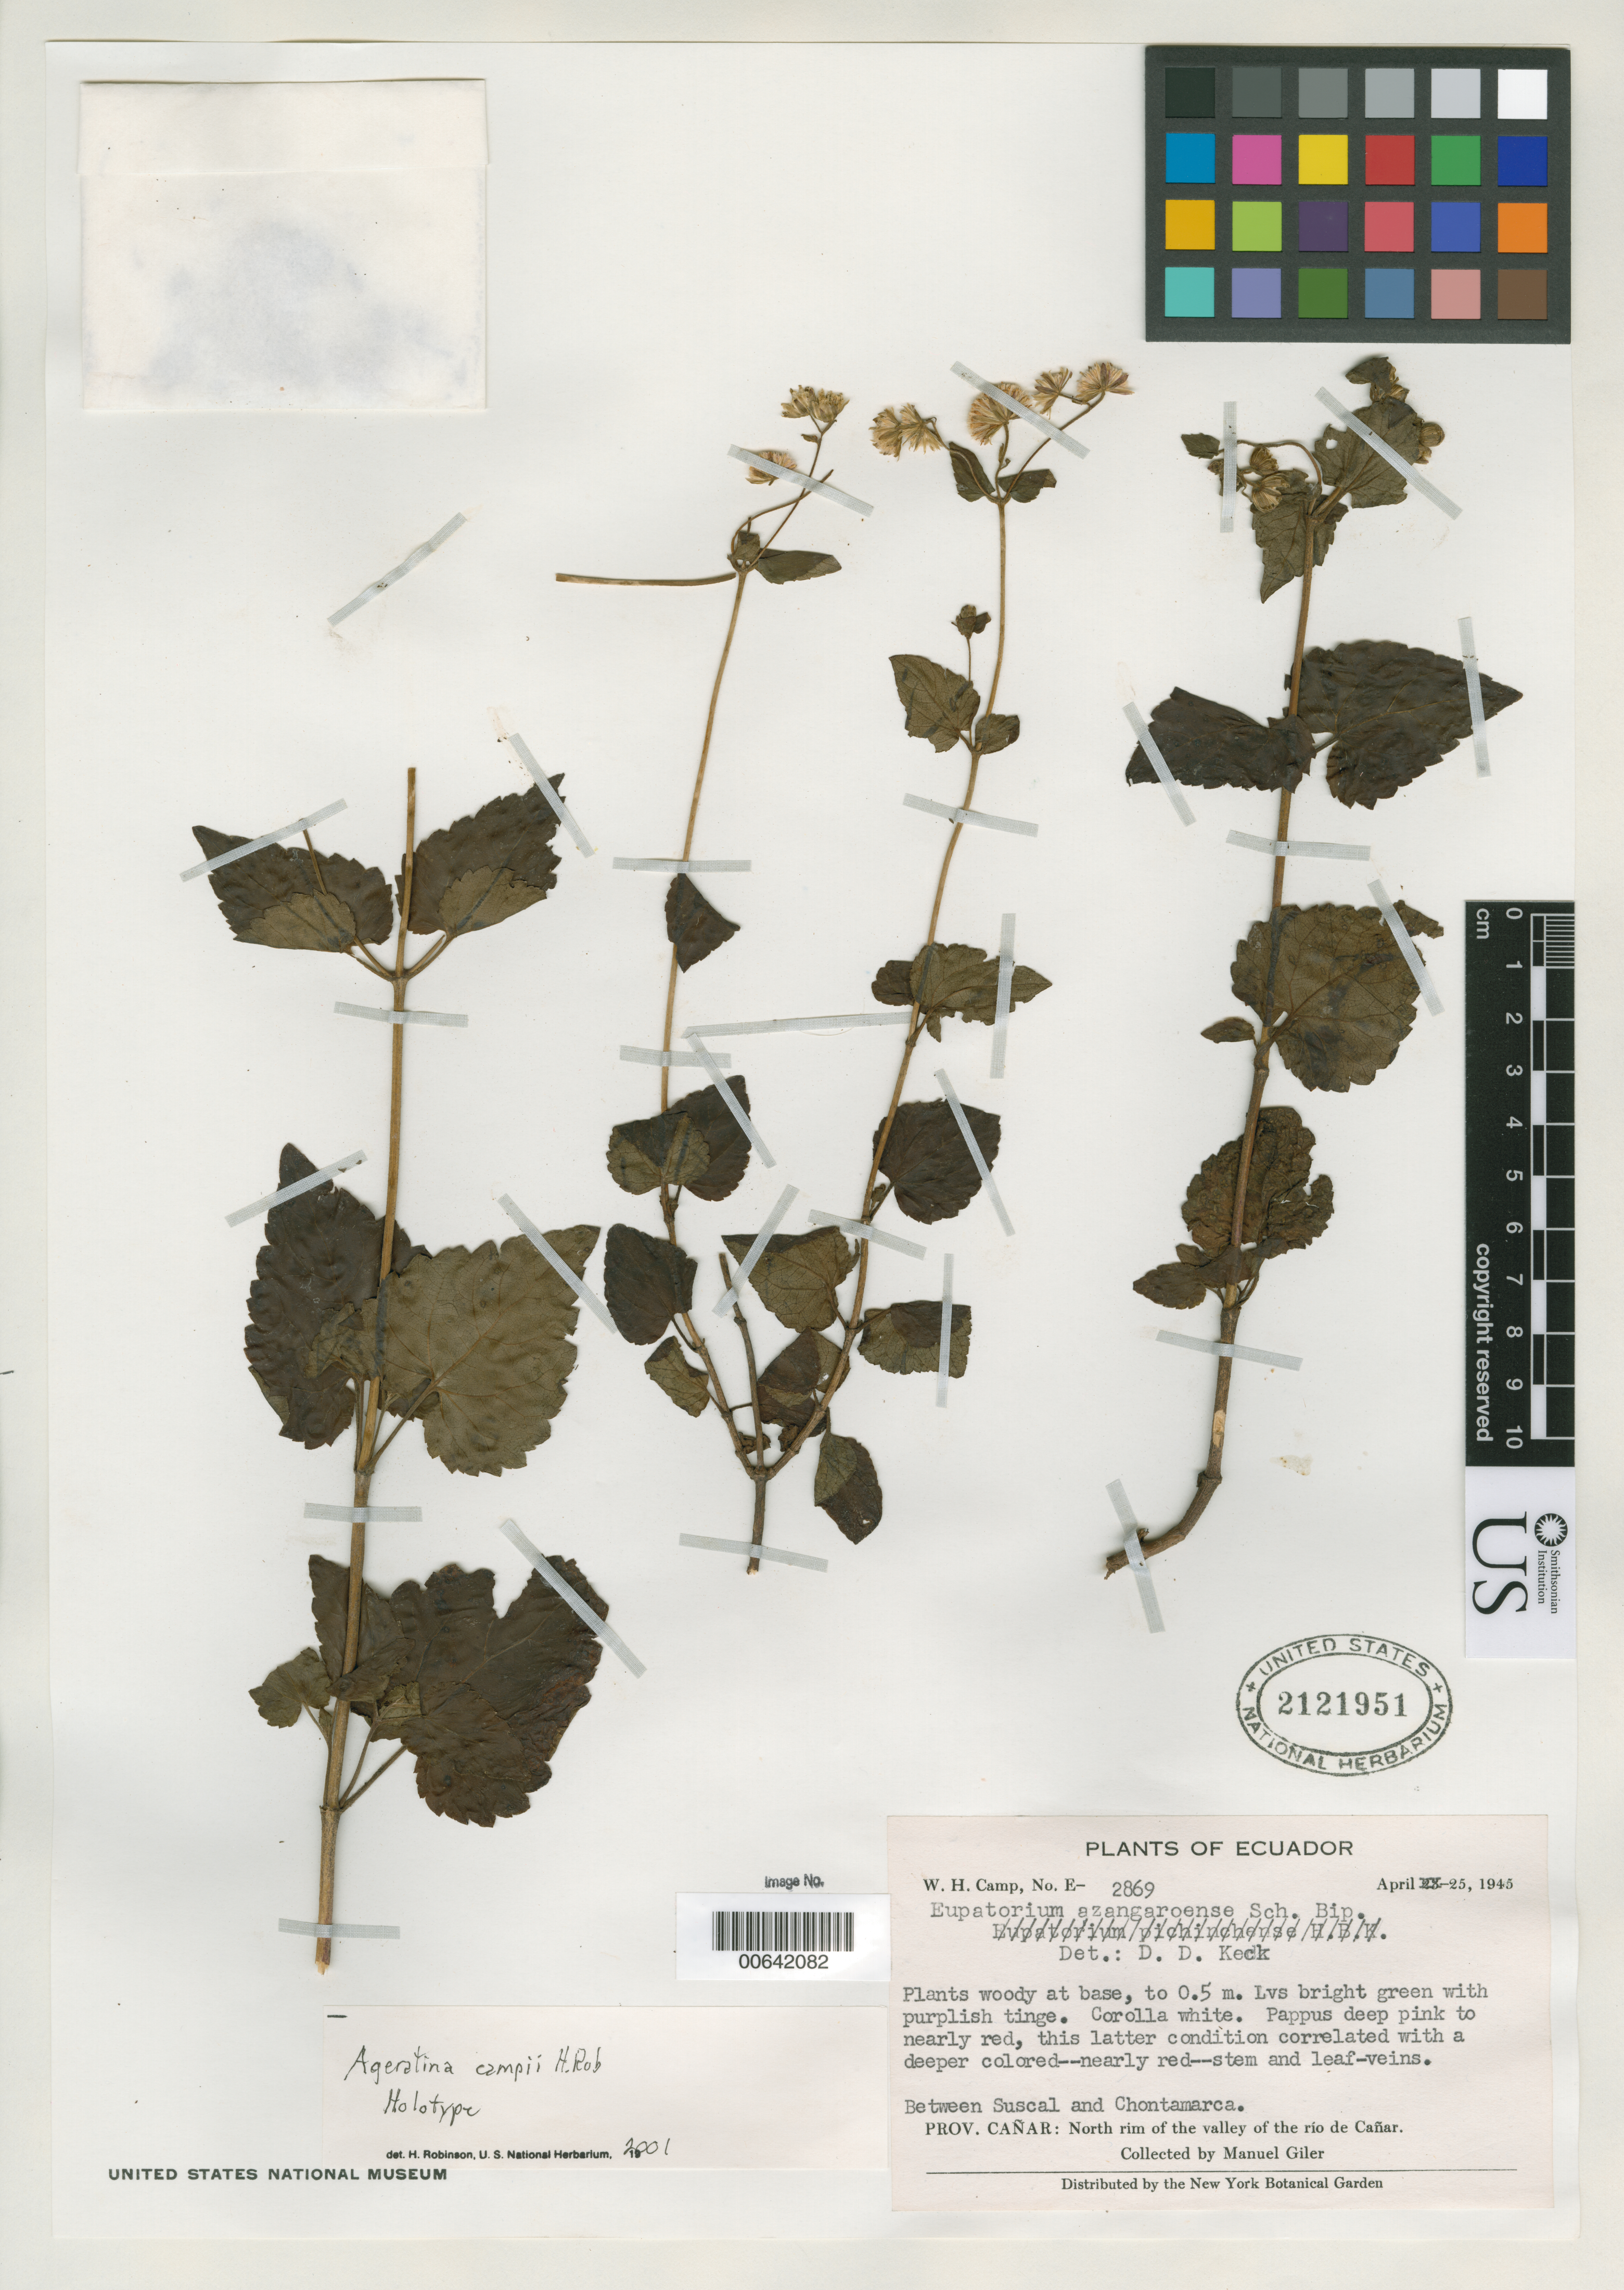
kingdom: Plantae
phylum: Tracheophyta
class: Magnoliopsida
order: Asterales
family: Asteraceae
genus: Ageratina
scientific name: Ageratina campii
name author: H. Rob.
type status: Holotype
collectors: M. Gilar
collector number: W.H. Camp E-2869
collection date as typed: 25 Apr 1945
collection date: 1945-04-25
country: Ecuador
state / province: Cañar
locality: North rim of the valley of the río de Cañar. Between Suscal and Chontamarca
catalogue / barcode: US 2121951